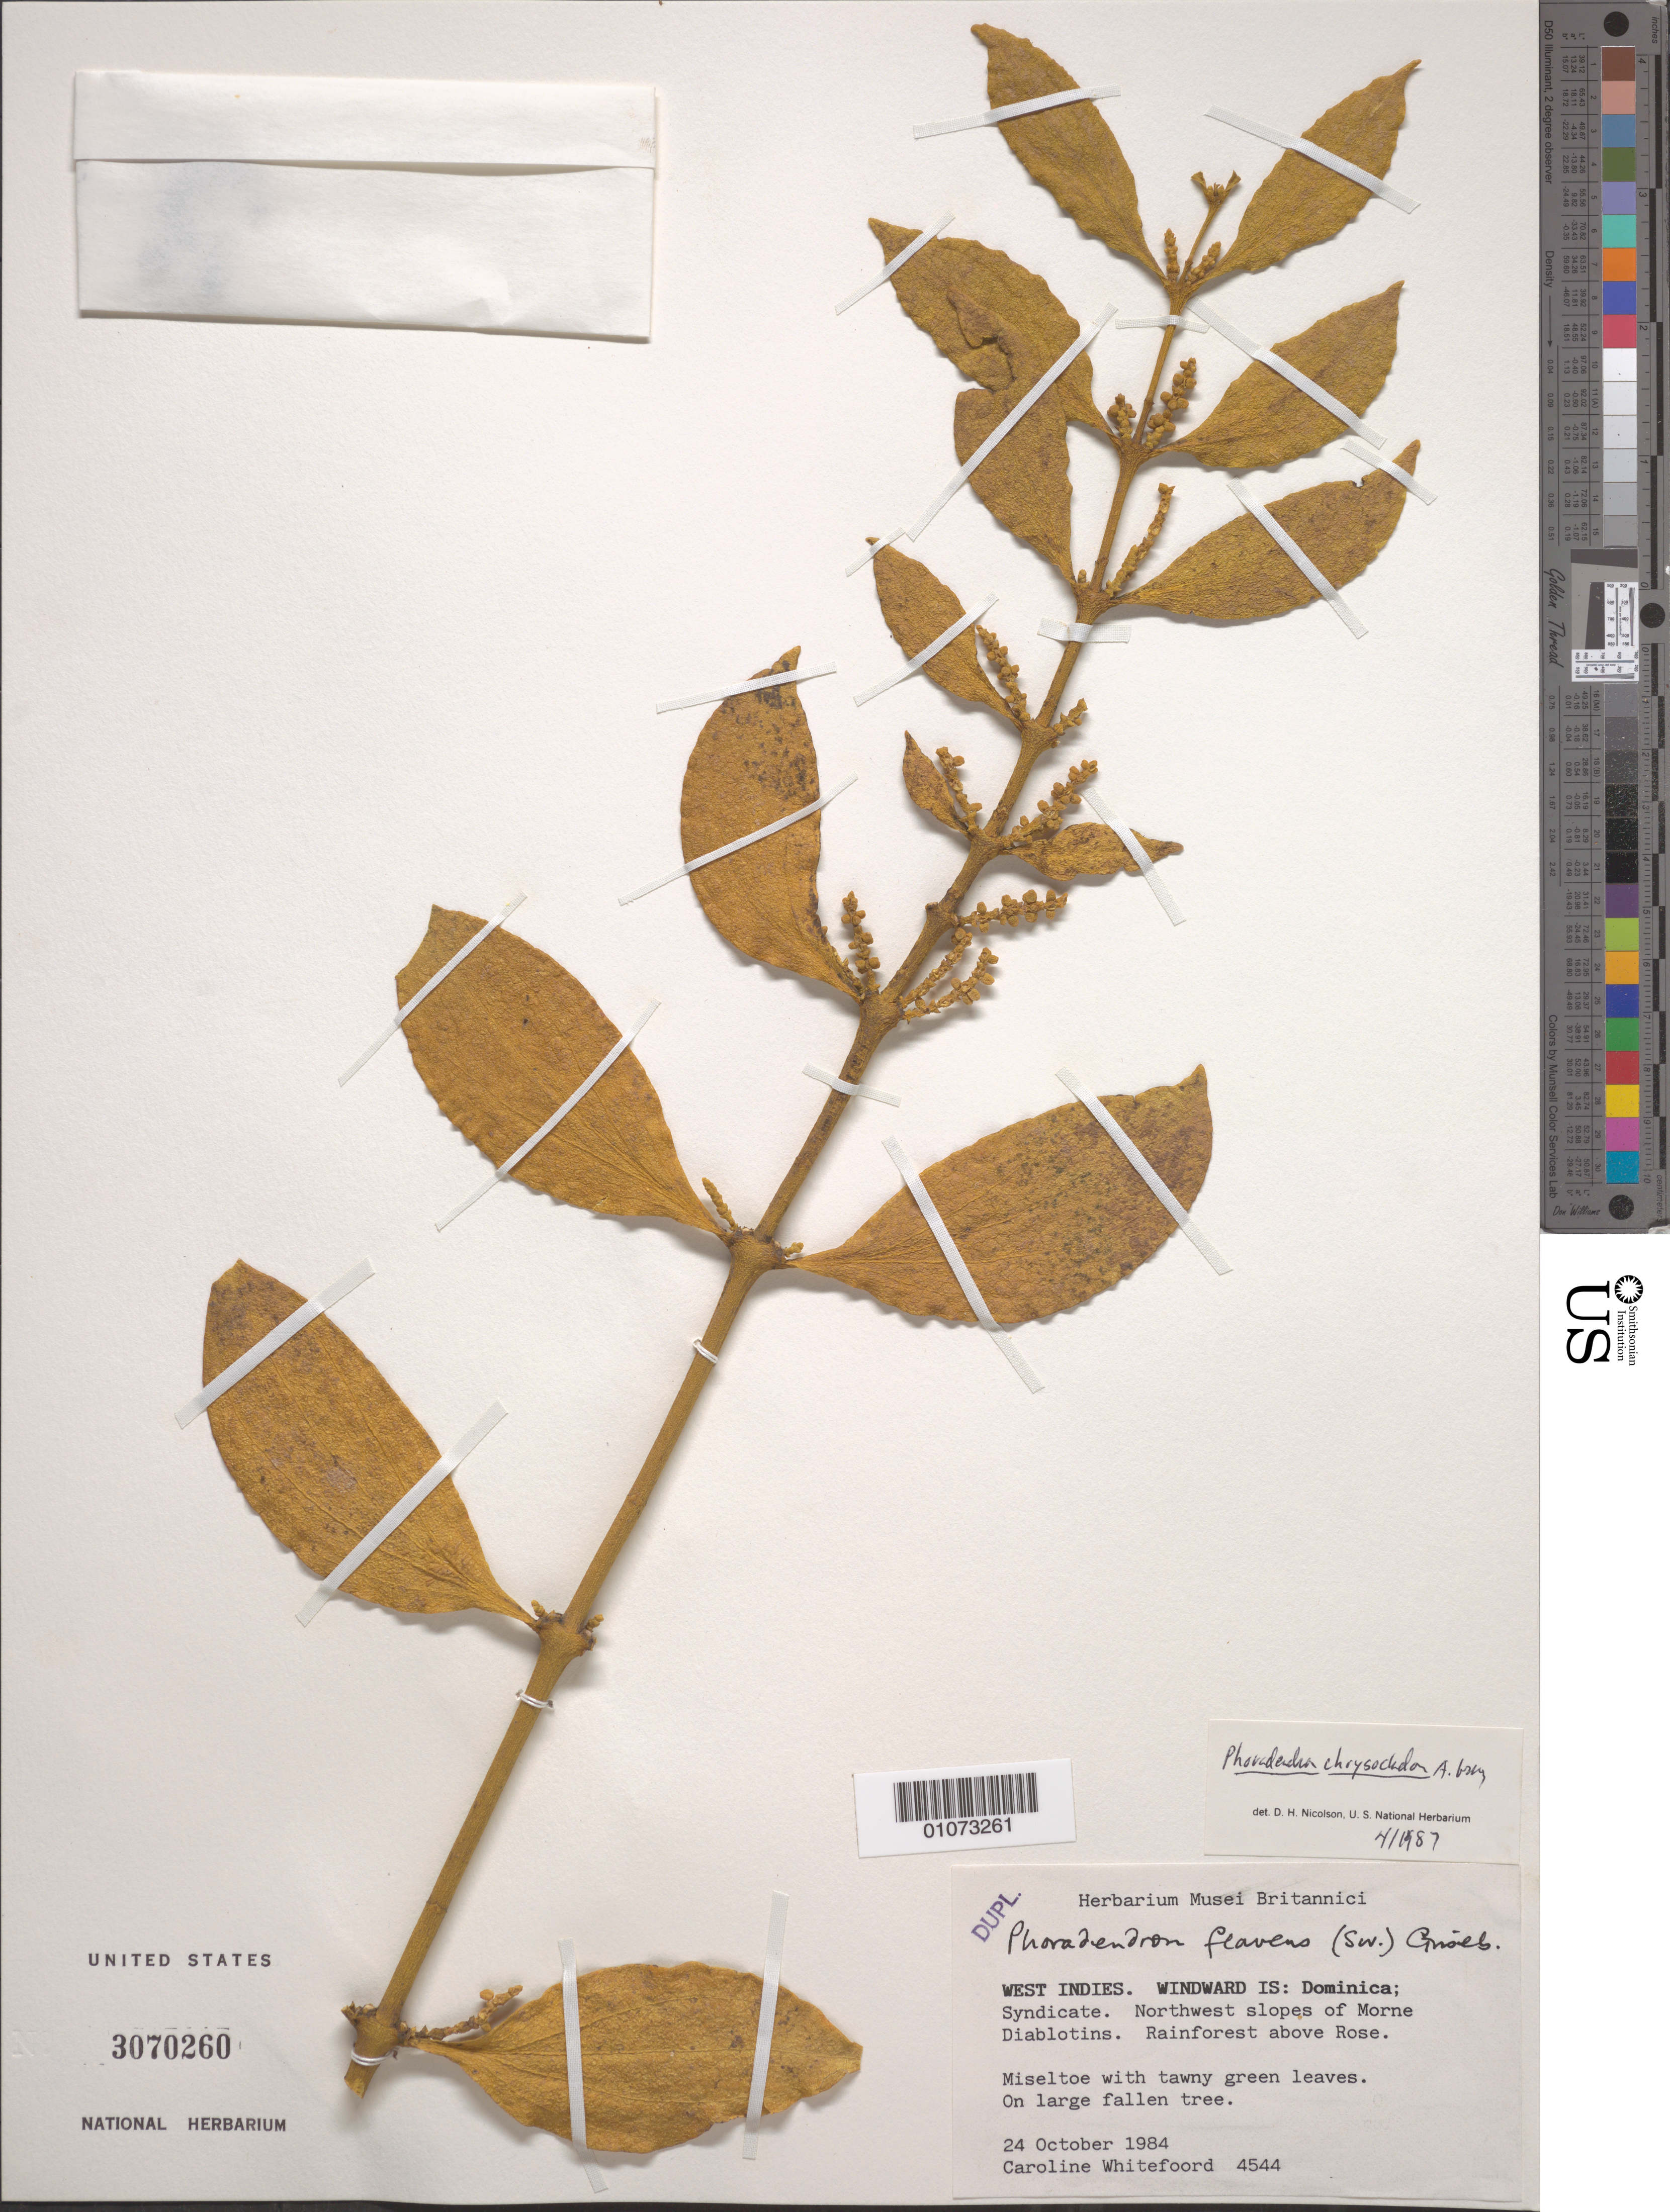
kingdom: Plantae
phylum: Tracheophyta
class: Magnoliopsida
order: Santalales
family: Viscaceae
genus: Phoradendron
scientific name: Phoradendron flavens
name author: (Sw.) Griseb.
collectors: C. Whitefoord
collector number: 4544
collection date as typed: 24 Oct 1984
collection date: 1984-10-24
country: Dominica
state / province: St. Andrew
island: Dominica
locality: Northwest slopes of Morne Diablotins. Rainforest above Rose.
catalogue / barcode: US 3070260